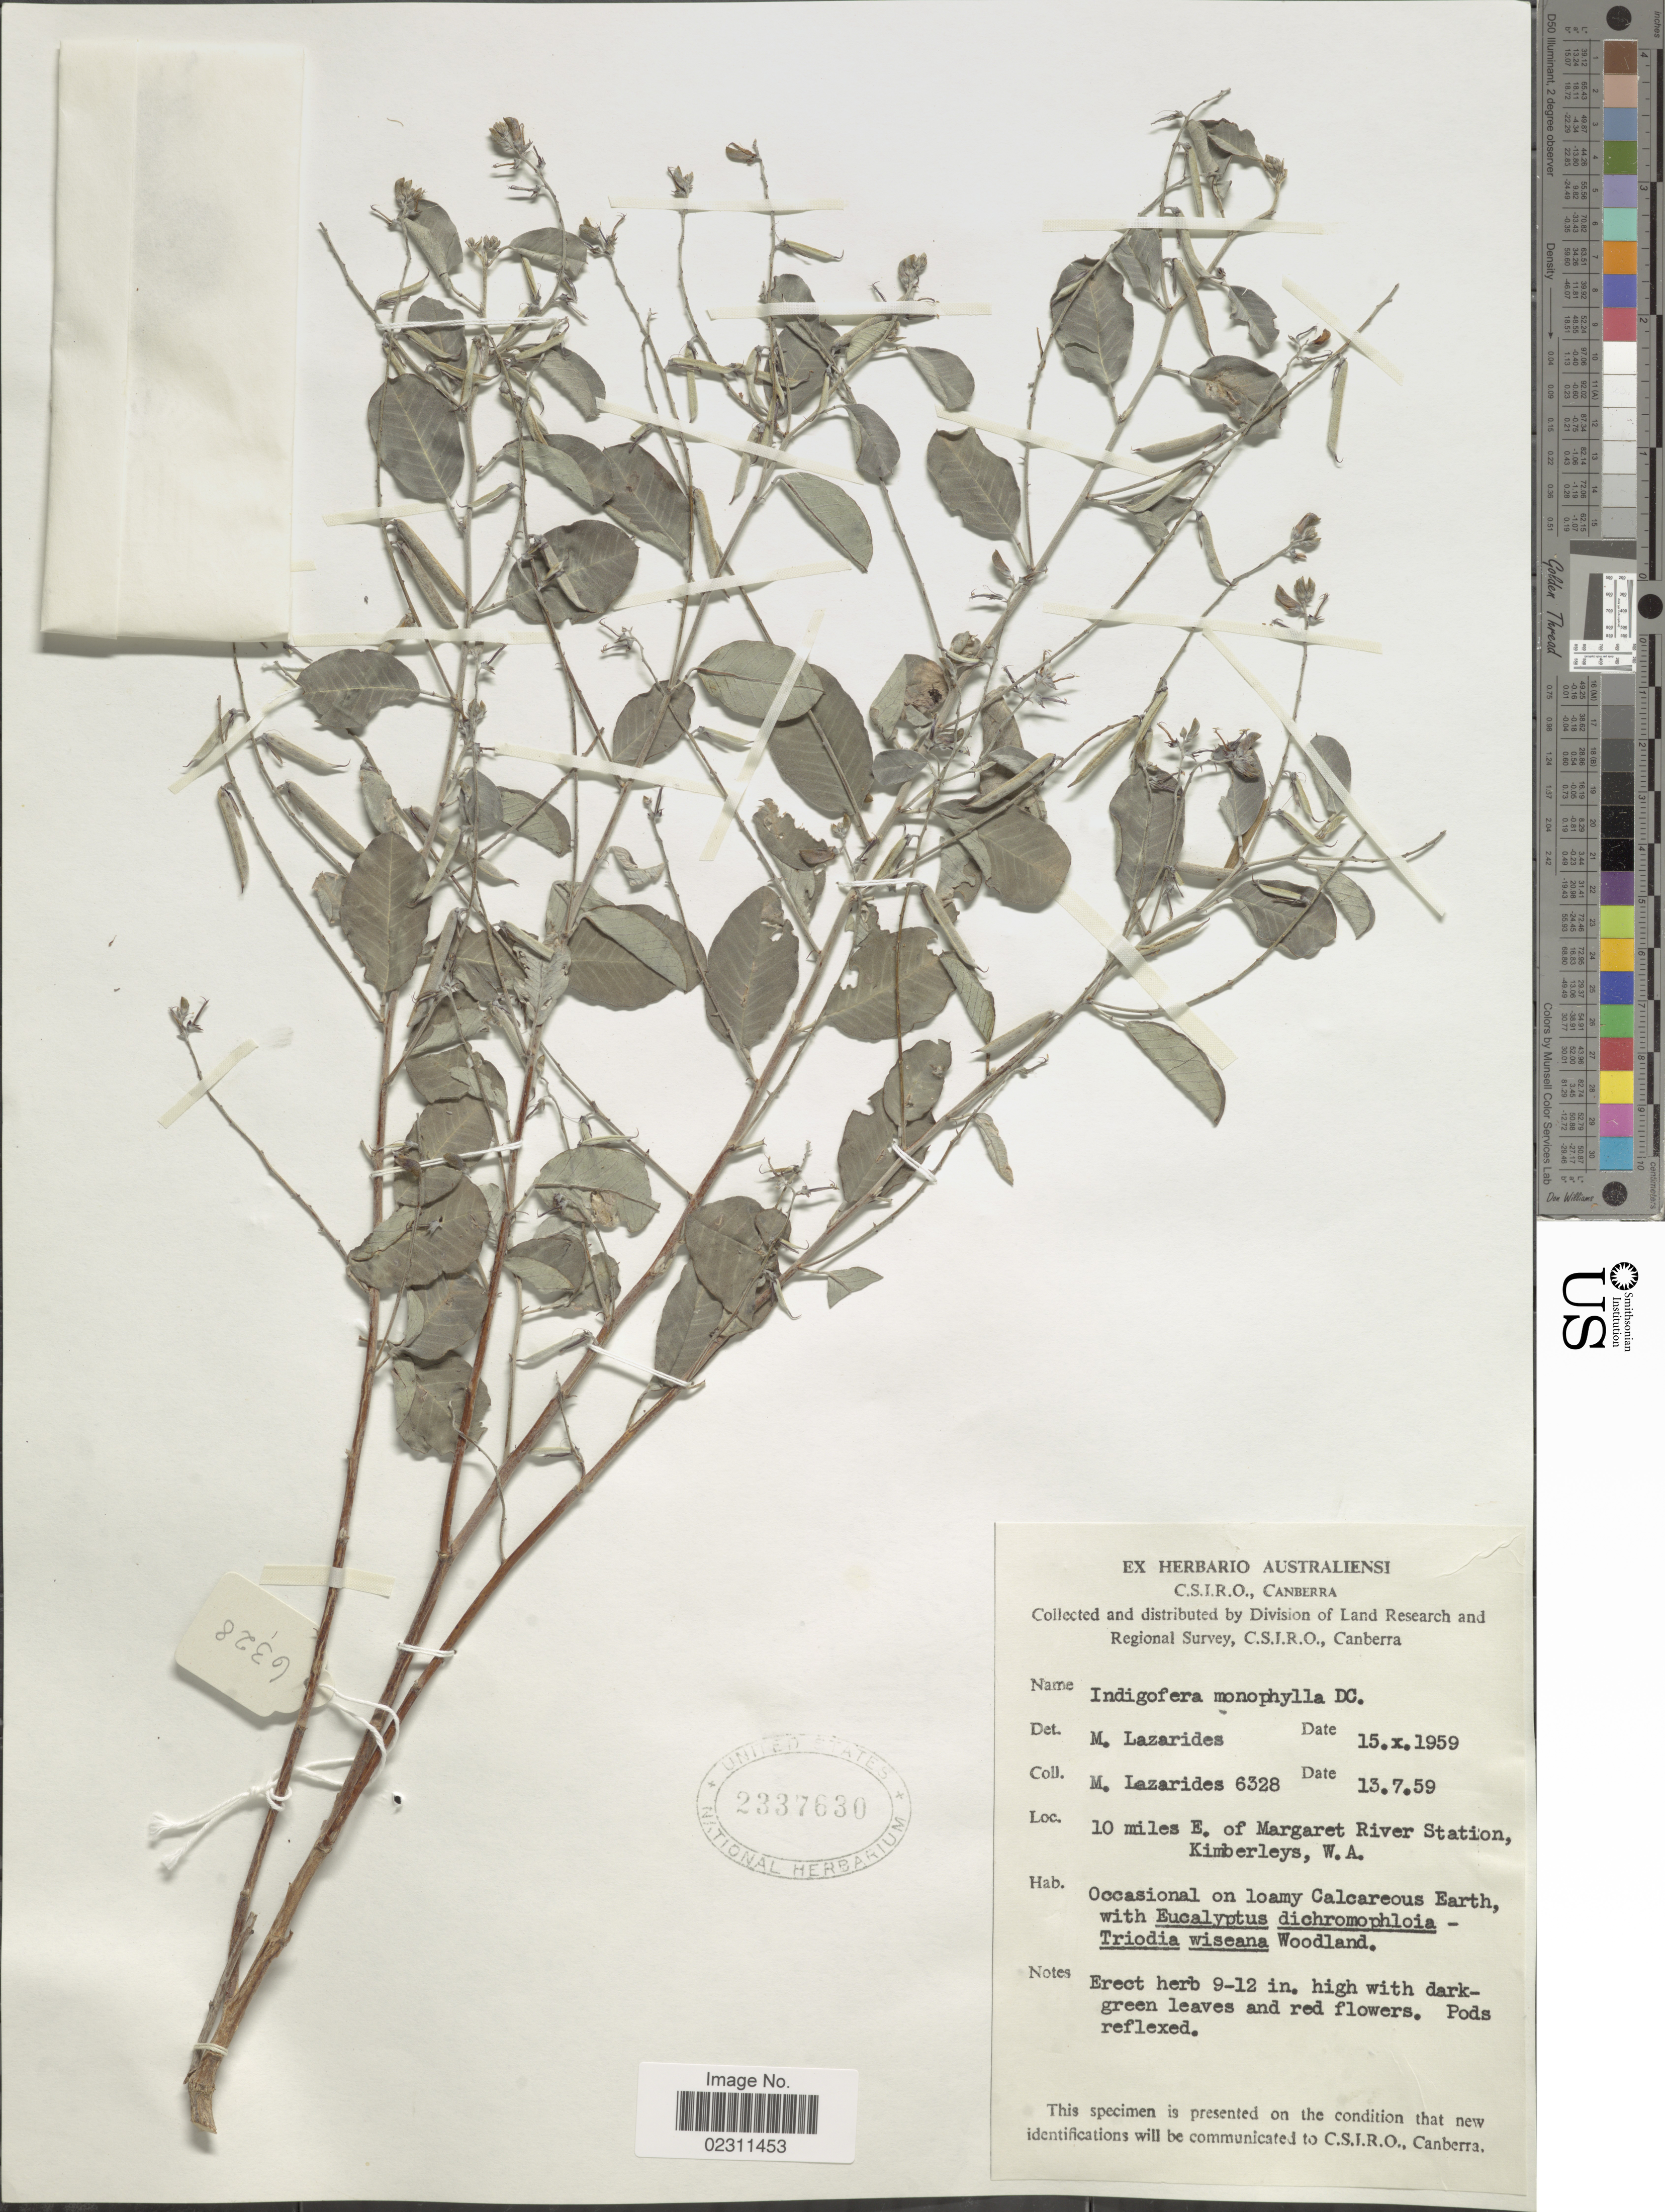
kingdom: Plantae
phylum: Tracheophyta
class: Magnoliopsida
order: Fabales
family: Fabaceae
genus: Indigofera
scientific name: Indigofera monophylla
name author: DC.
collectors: M. Lazarides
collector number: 6328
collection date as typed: Transcribed d/m/y: 13/7/59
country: Australia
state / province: Western Australia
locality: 10 miles E. of Margaret River Station, Kimberleys, W.A.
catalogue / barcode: US 2337630